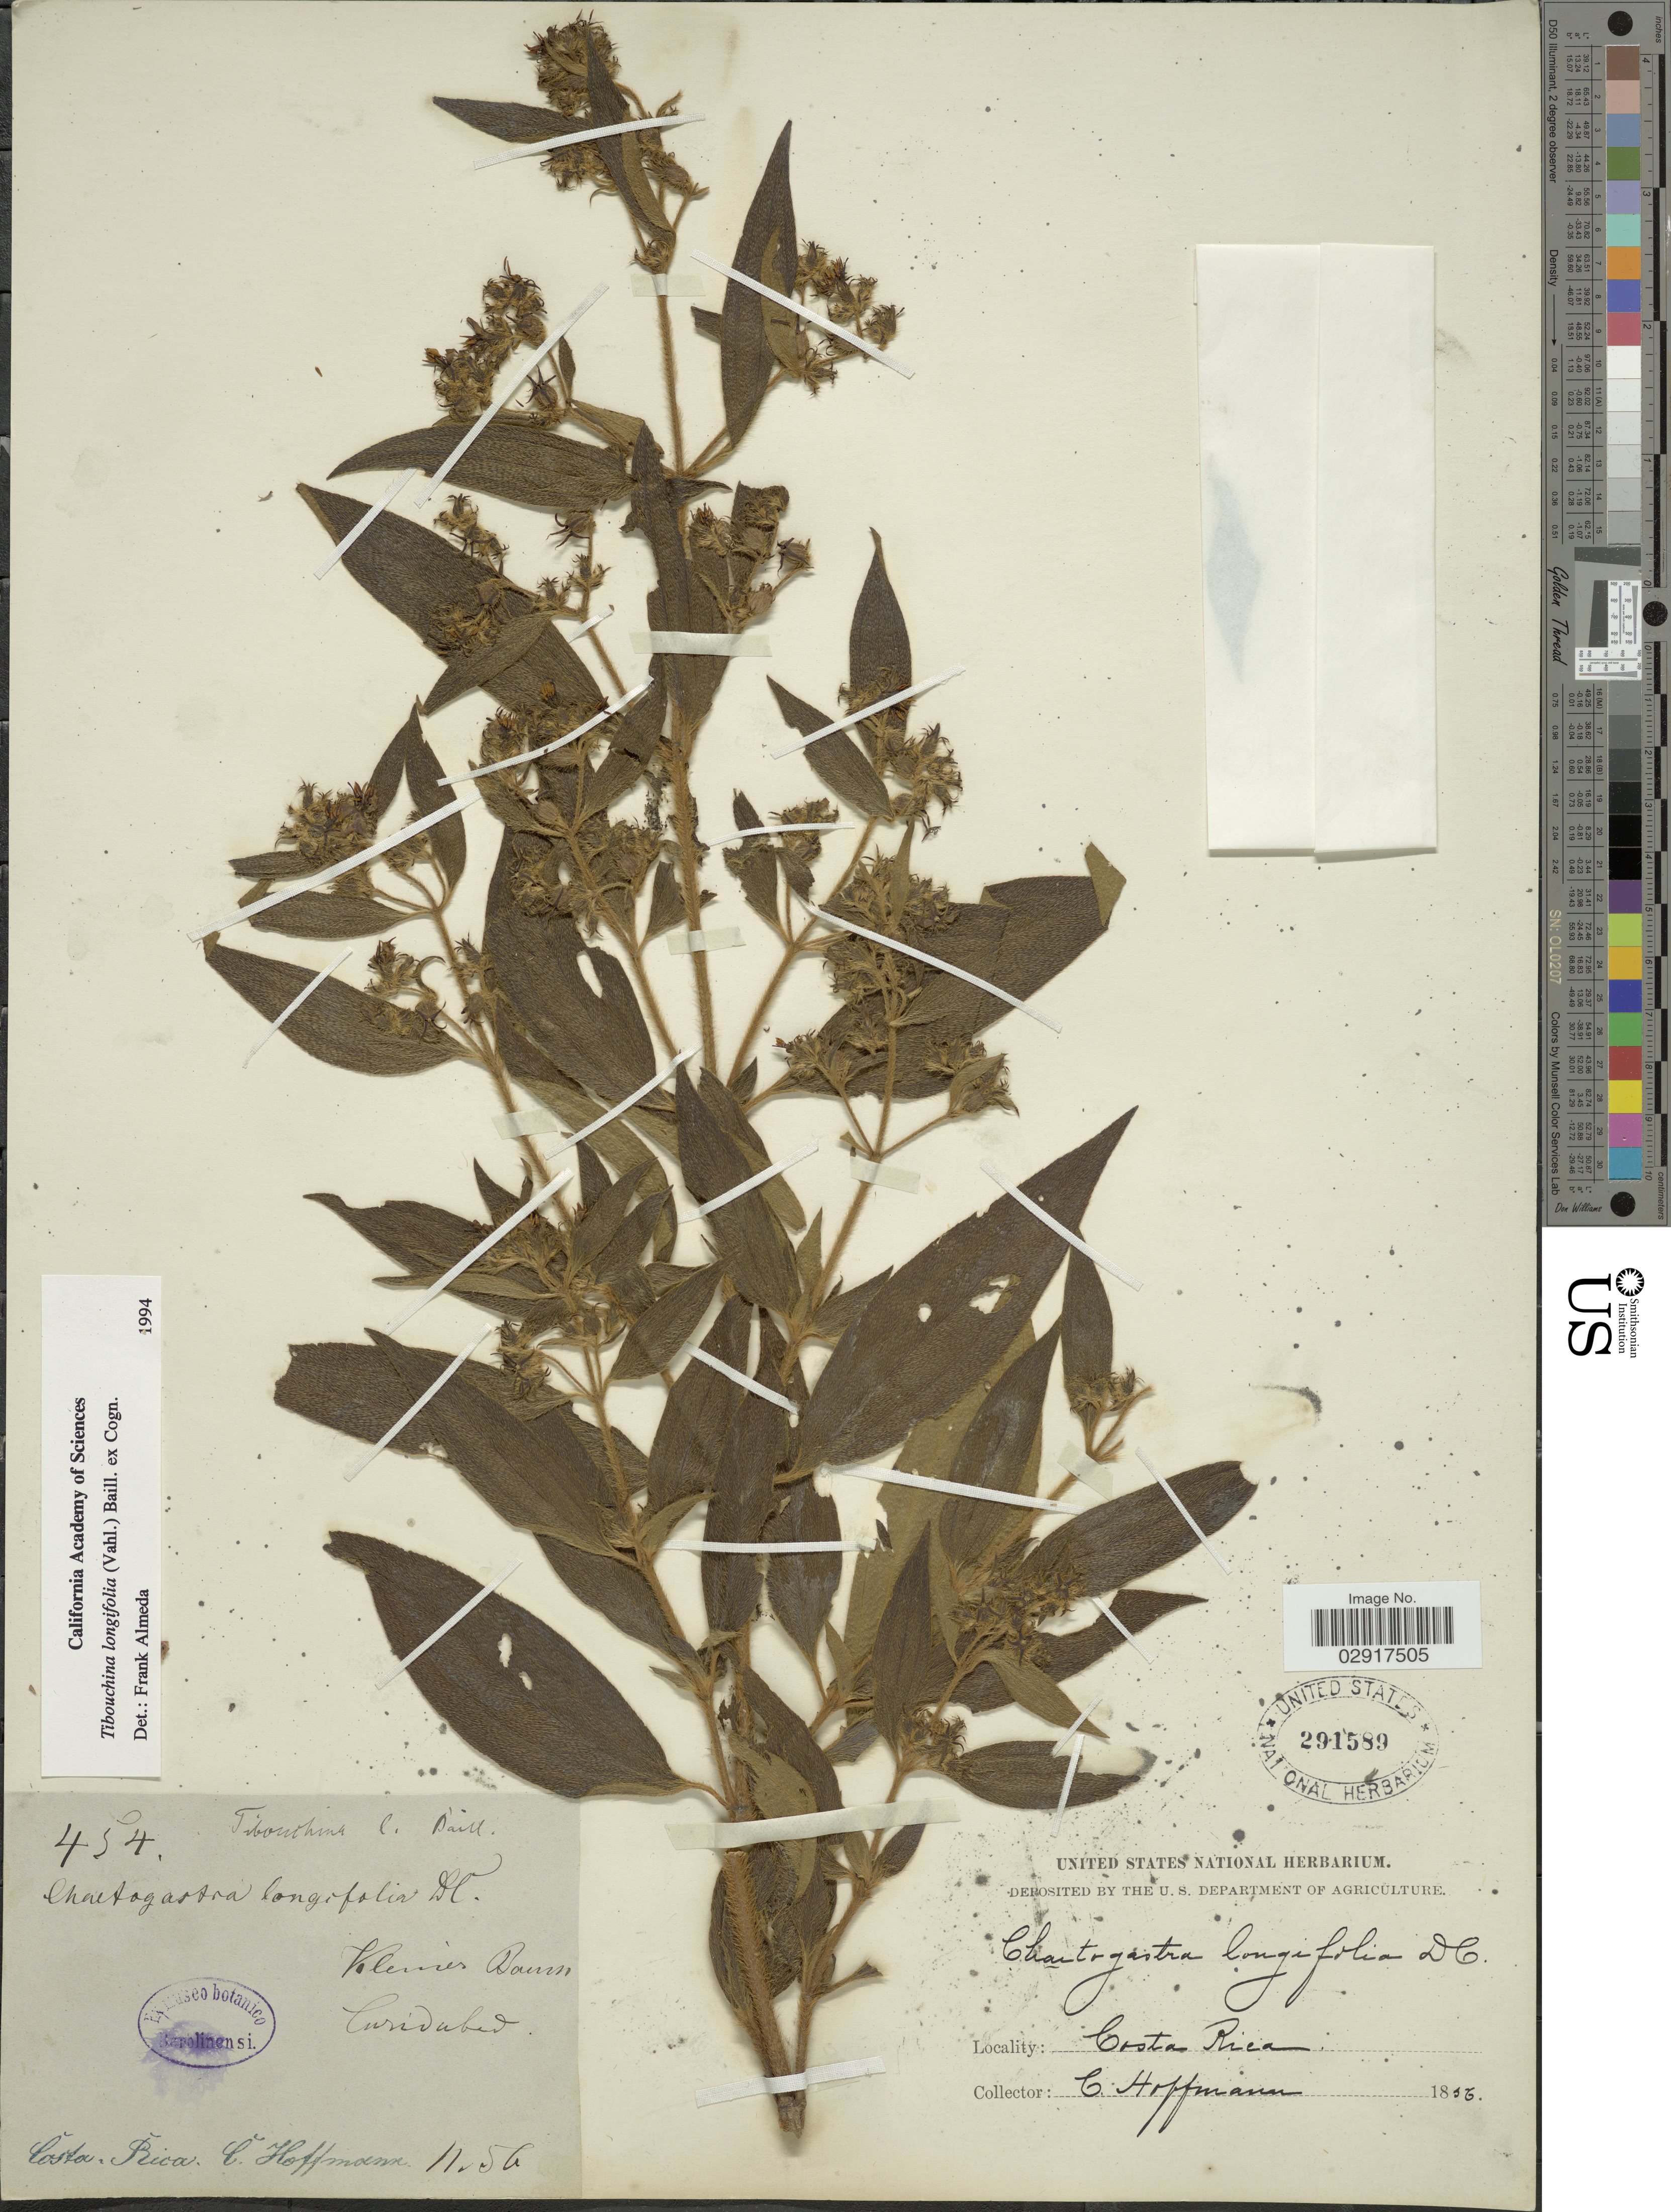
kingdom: Plantae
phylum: Tracheophyta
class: Magnoliopsida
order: Myrtales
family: Melastomataceae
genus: Chaetogastra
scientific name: Chaetogastra longifolia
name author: (Vahl) DC.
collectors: C. Hoffman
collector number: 454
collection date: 1856-11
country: Costa Rica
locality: Curidabat.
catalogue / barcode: US 291589